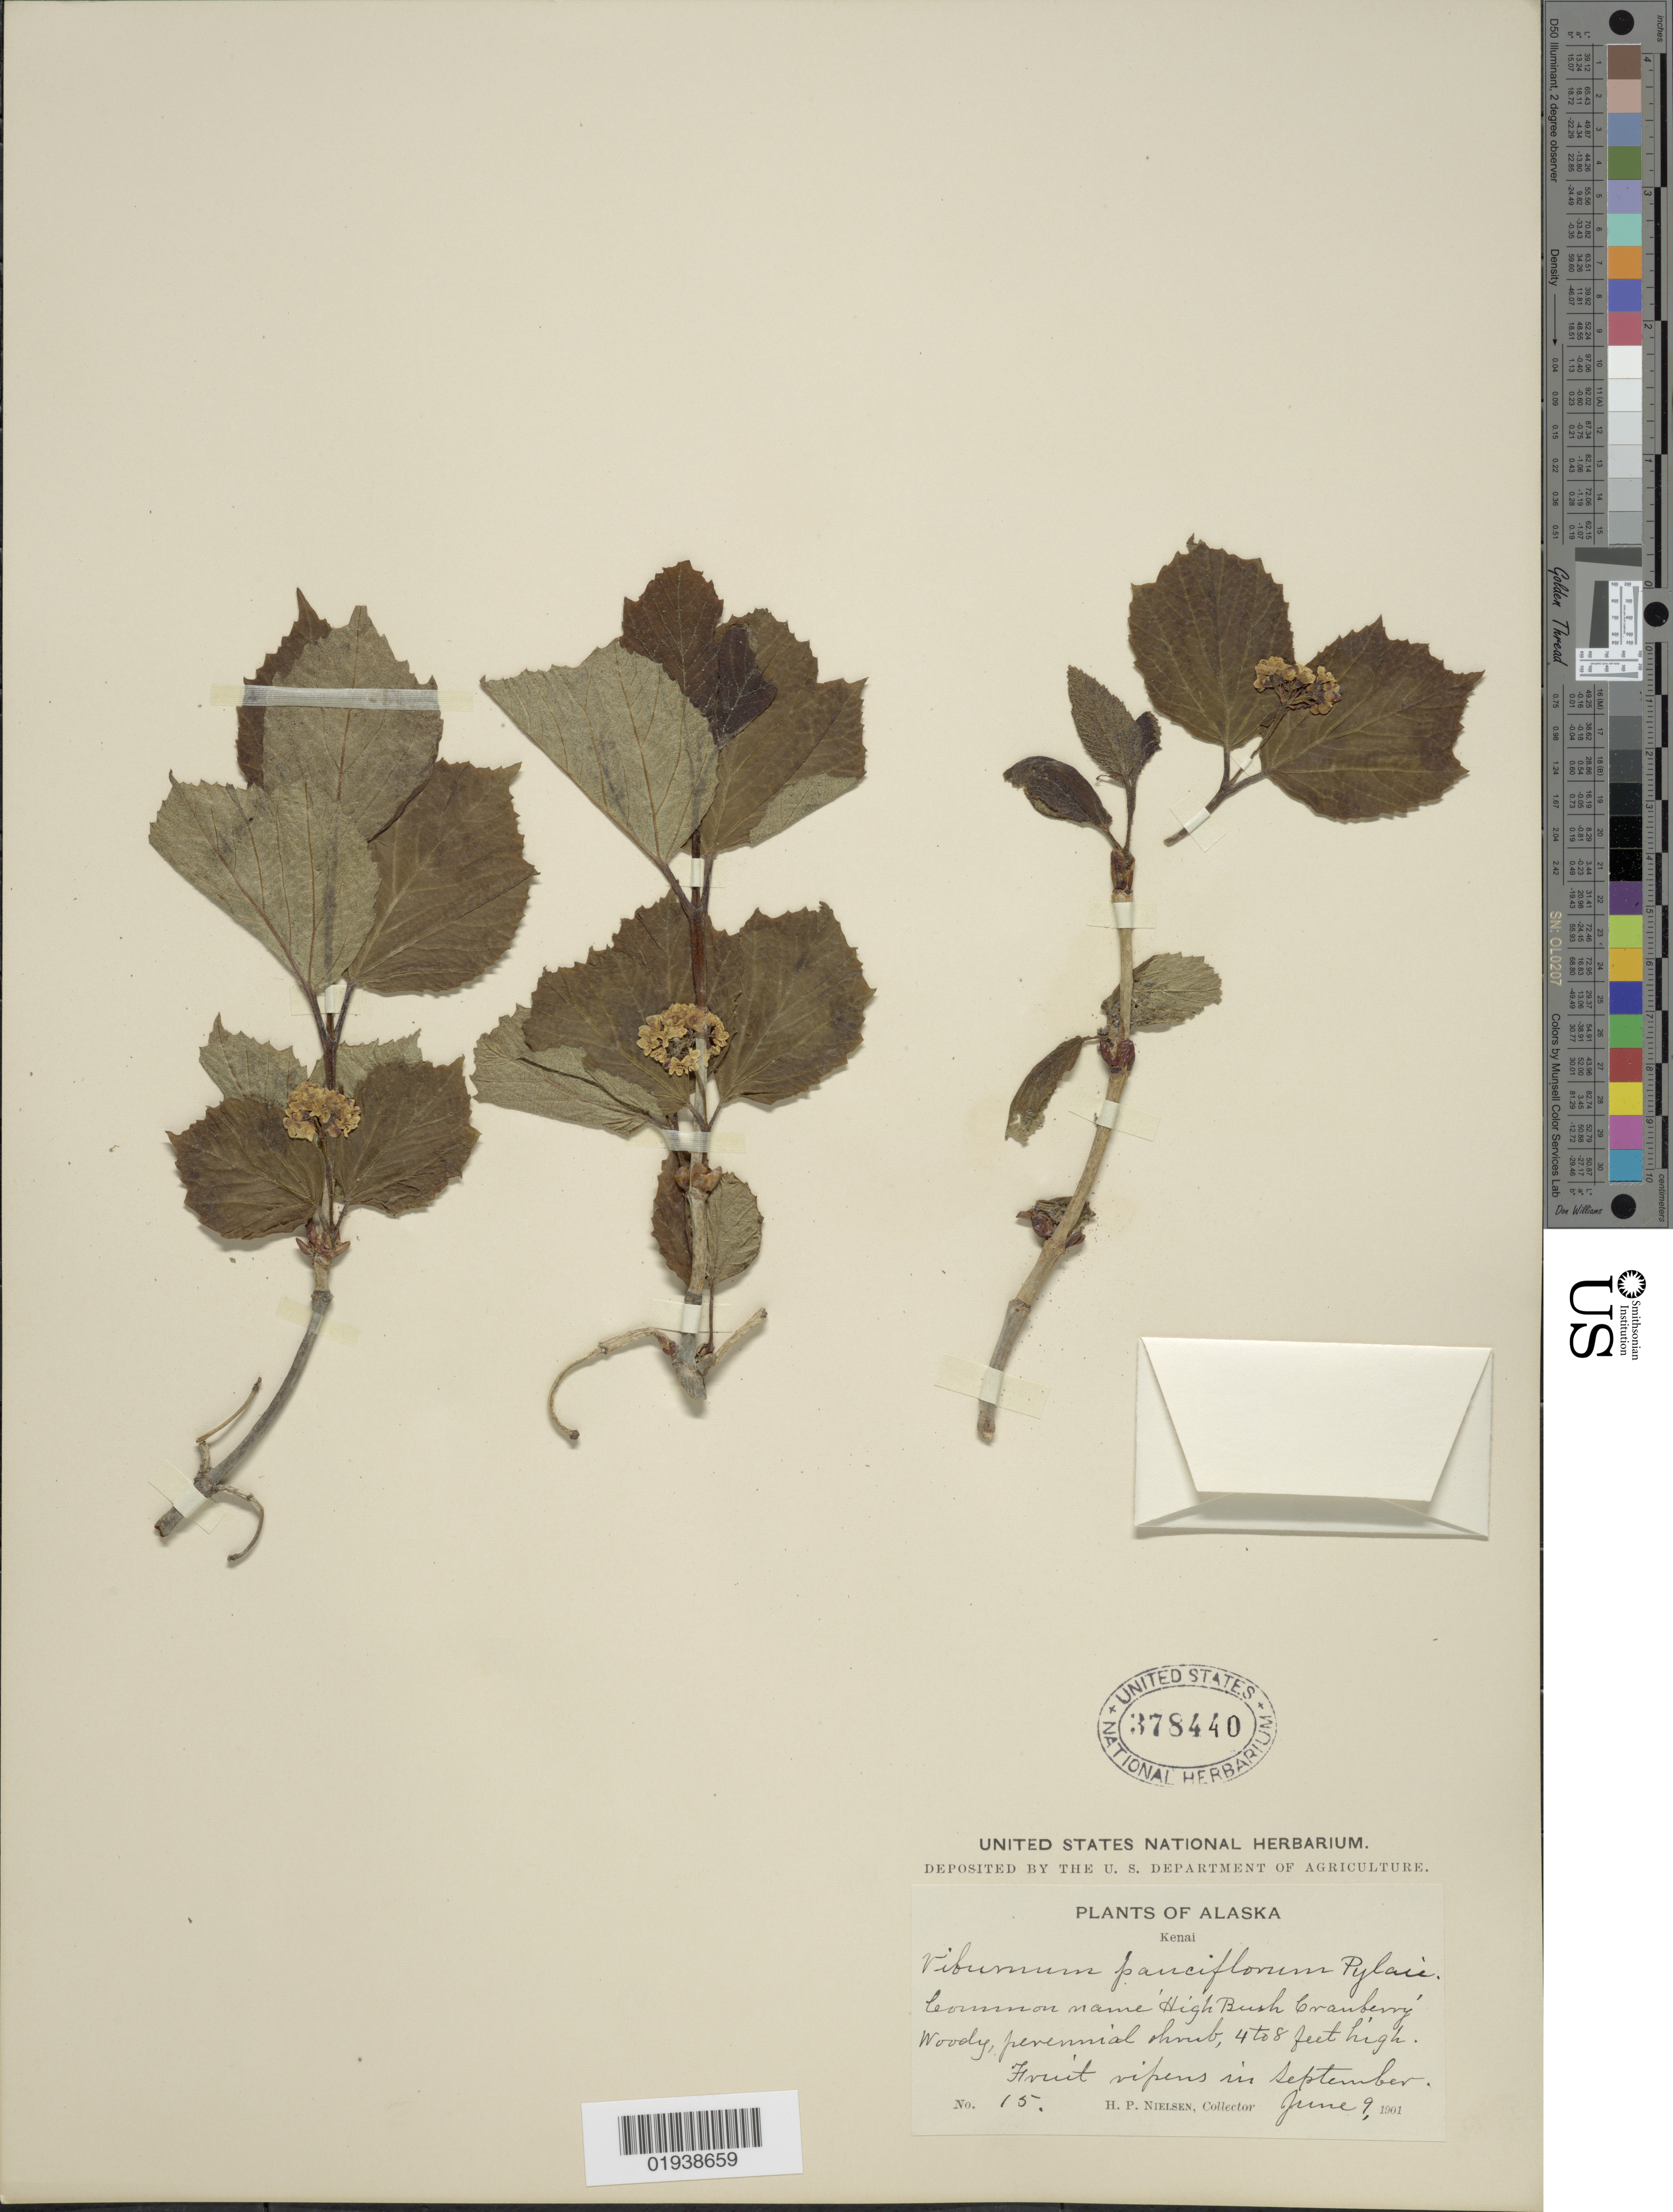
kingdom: Plantae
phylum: Tracheophyta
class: Magnoliopsida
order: Dipsacales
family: Viburnaceae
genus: Viburnum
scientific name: Viburnum edule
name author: (Michx.) Raf.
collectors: H. P. Nielsen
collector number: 15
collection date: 1901-06-09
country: United States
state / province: Alaska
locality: Kenai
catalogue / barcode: US 378440